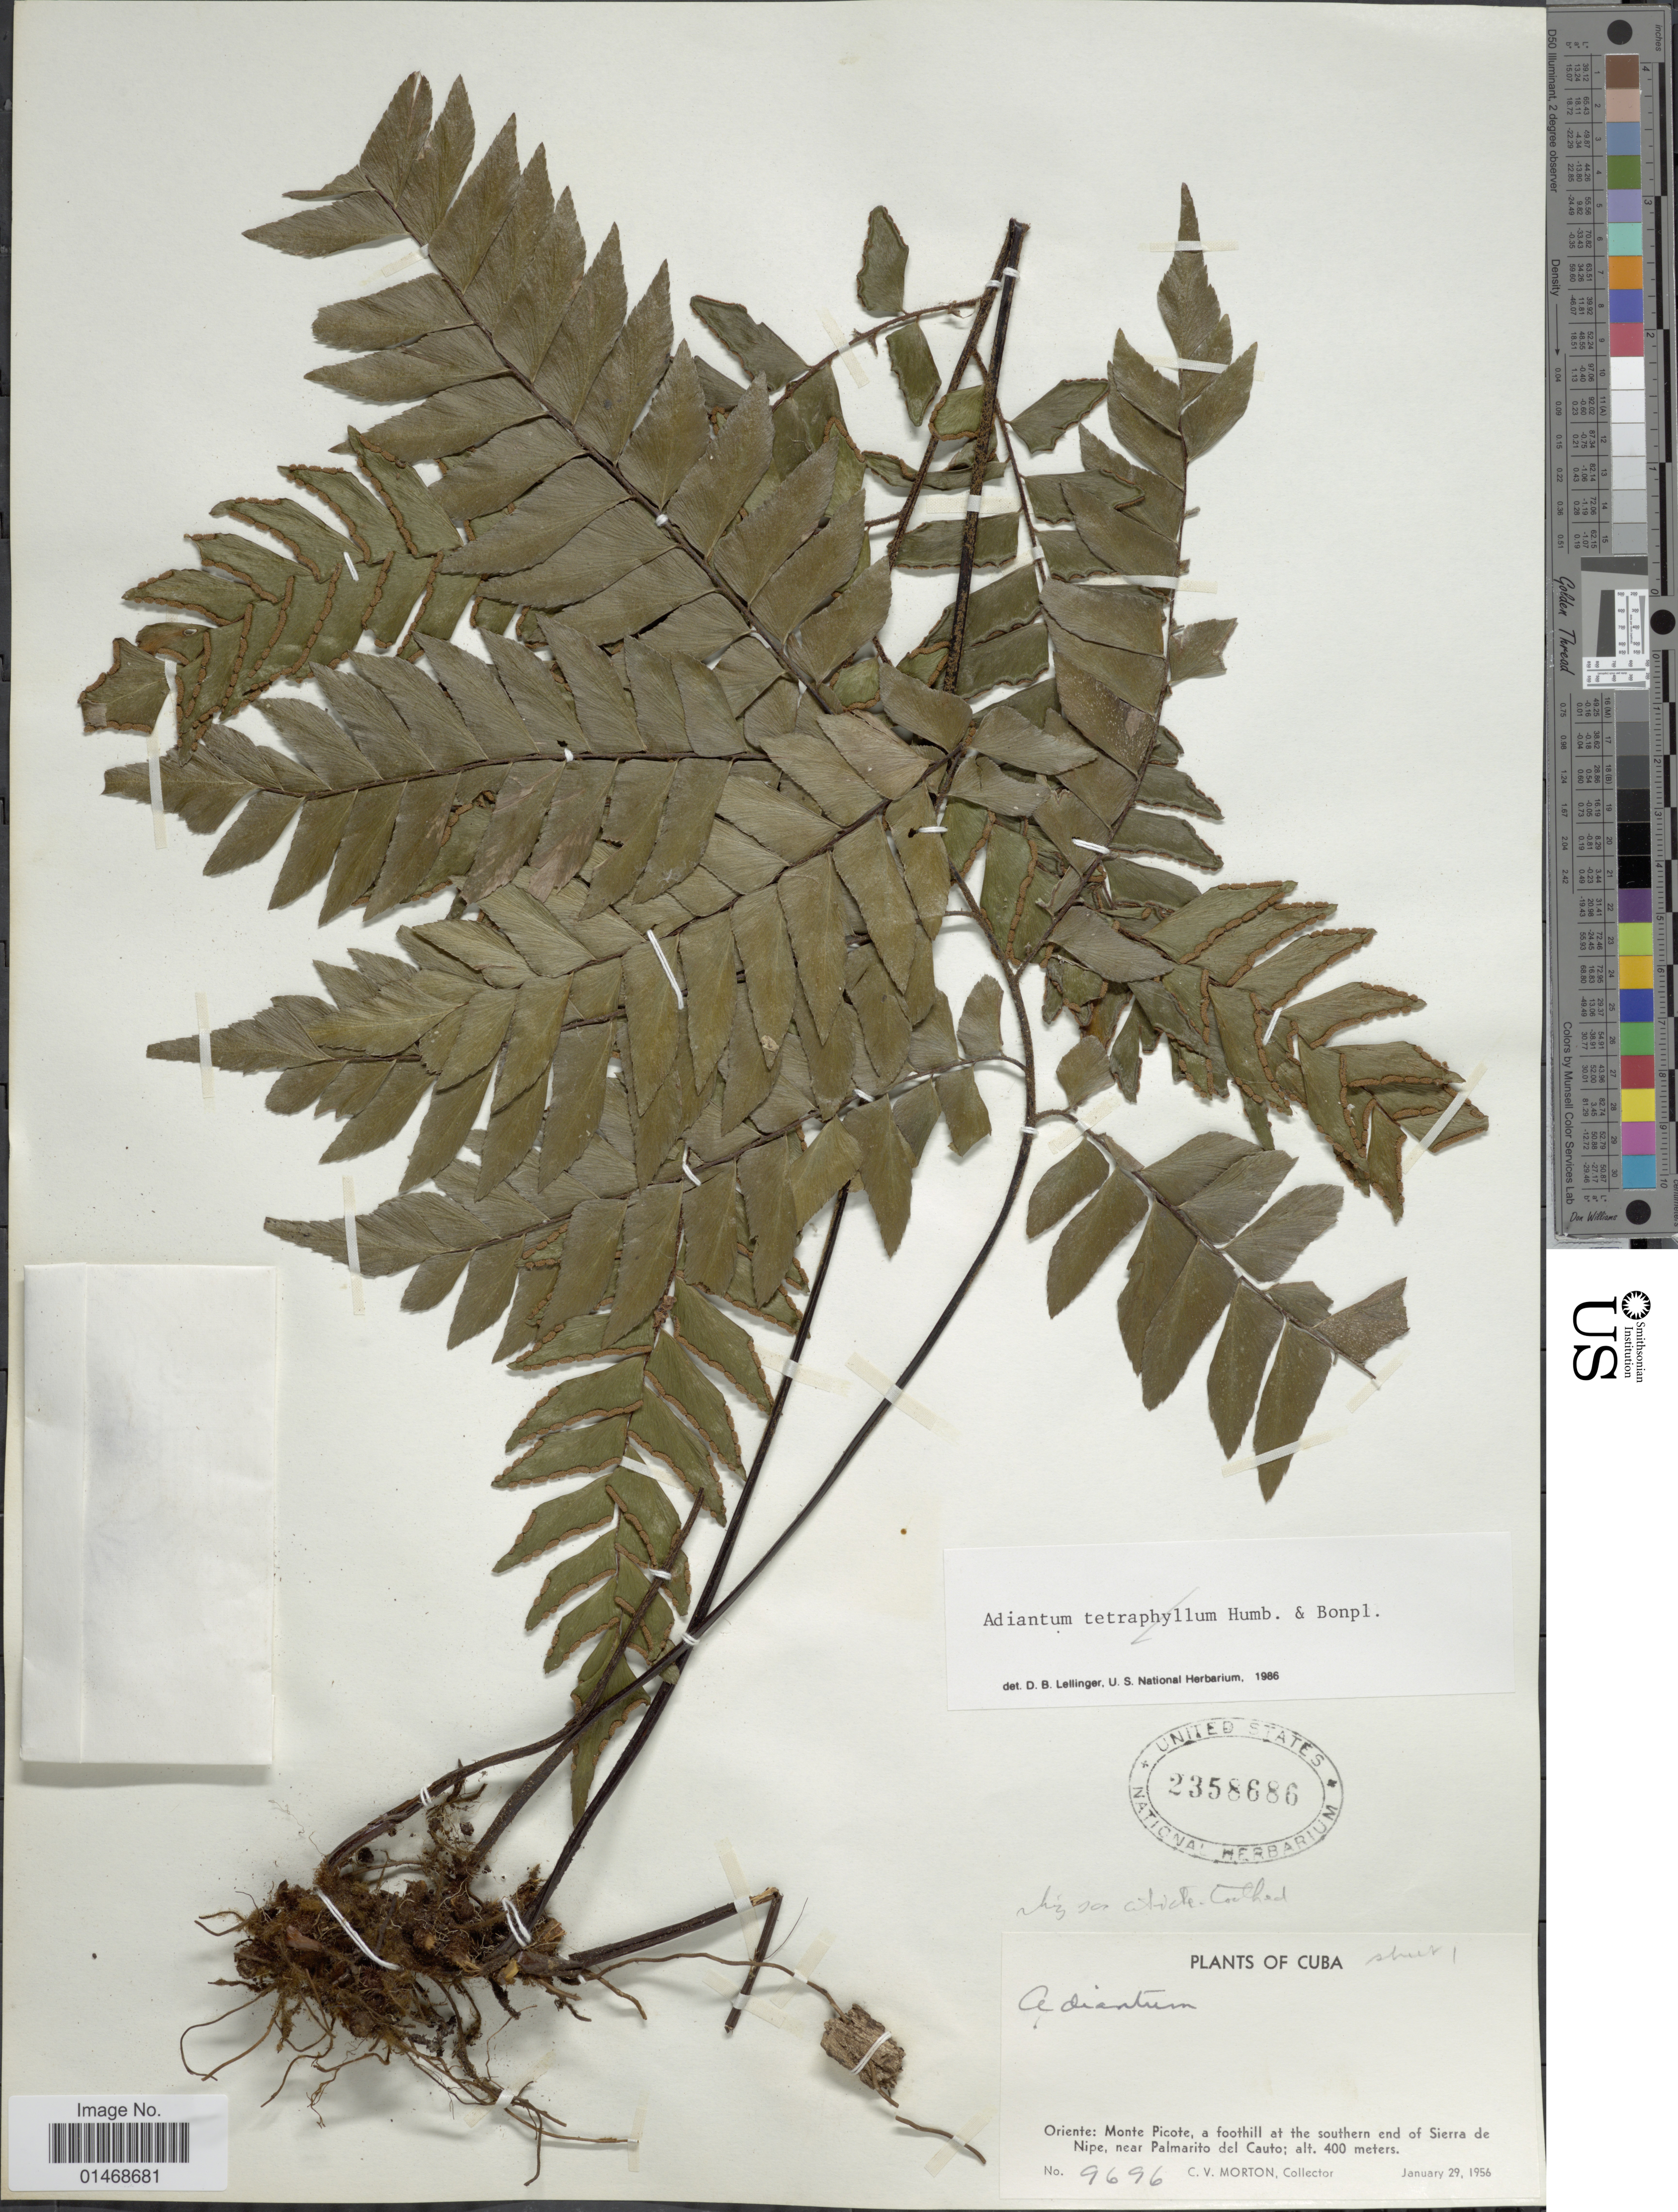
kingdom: Plantae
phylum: Tracheophyta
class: Polypodiopsida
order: Polypodiales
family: Pteridaceae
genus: Adiantum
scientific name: Adiantum cubense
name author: Hook.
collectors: C. V. Morton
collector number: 9696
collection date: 1956-01-29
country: Cuba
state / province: Oriente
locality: Monte Picote, a foothill at the southern end of Sierra de Nipe, near Palmarito del Cauto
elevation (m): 400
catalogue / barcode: US 2358686